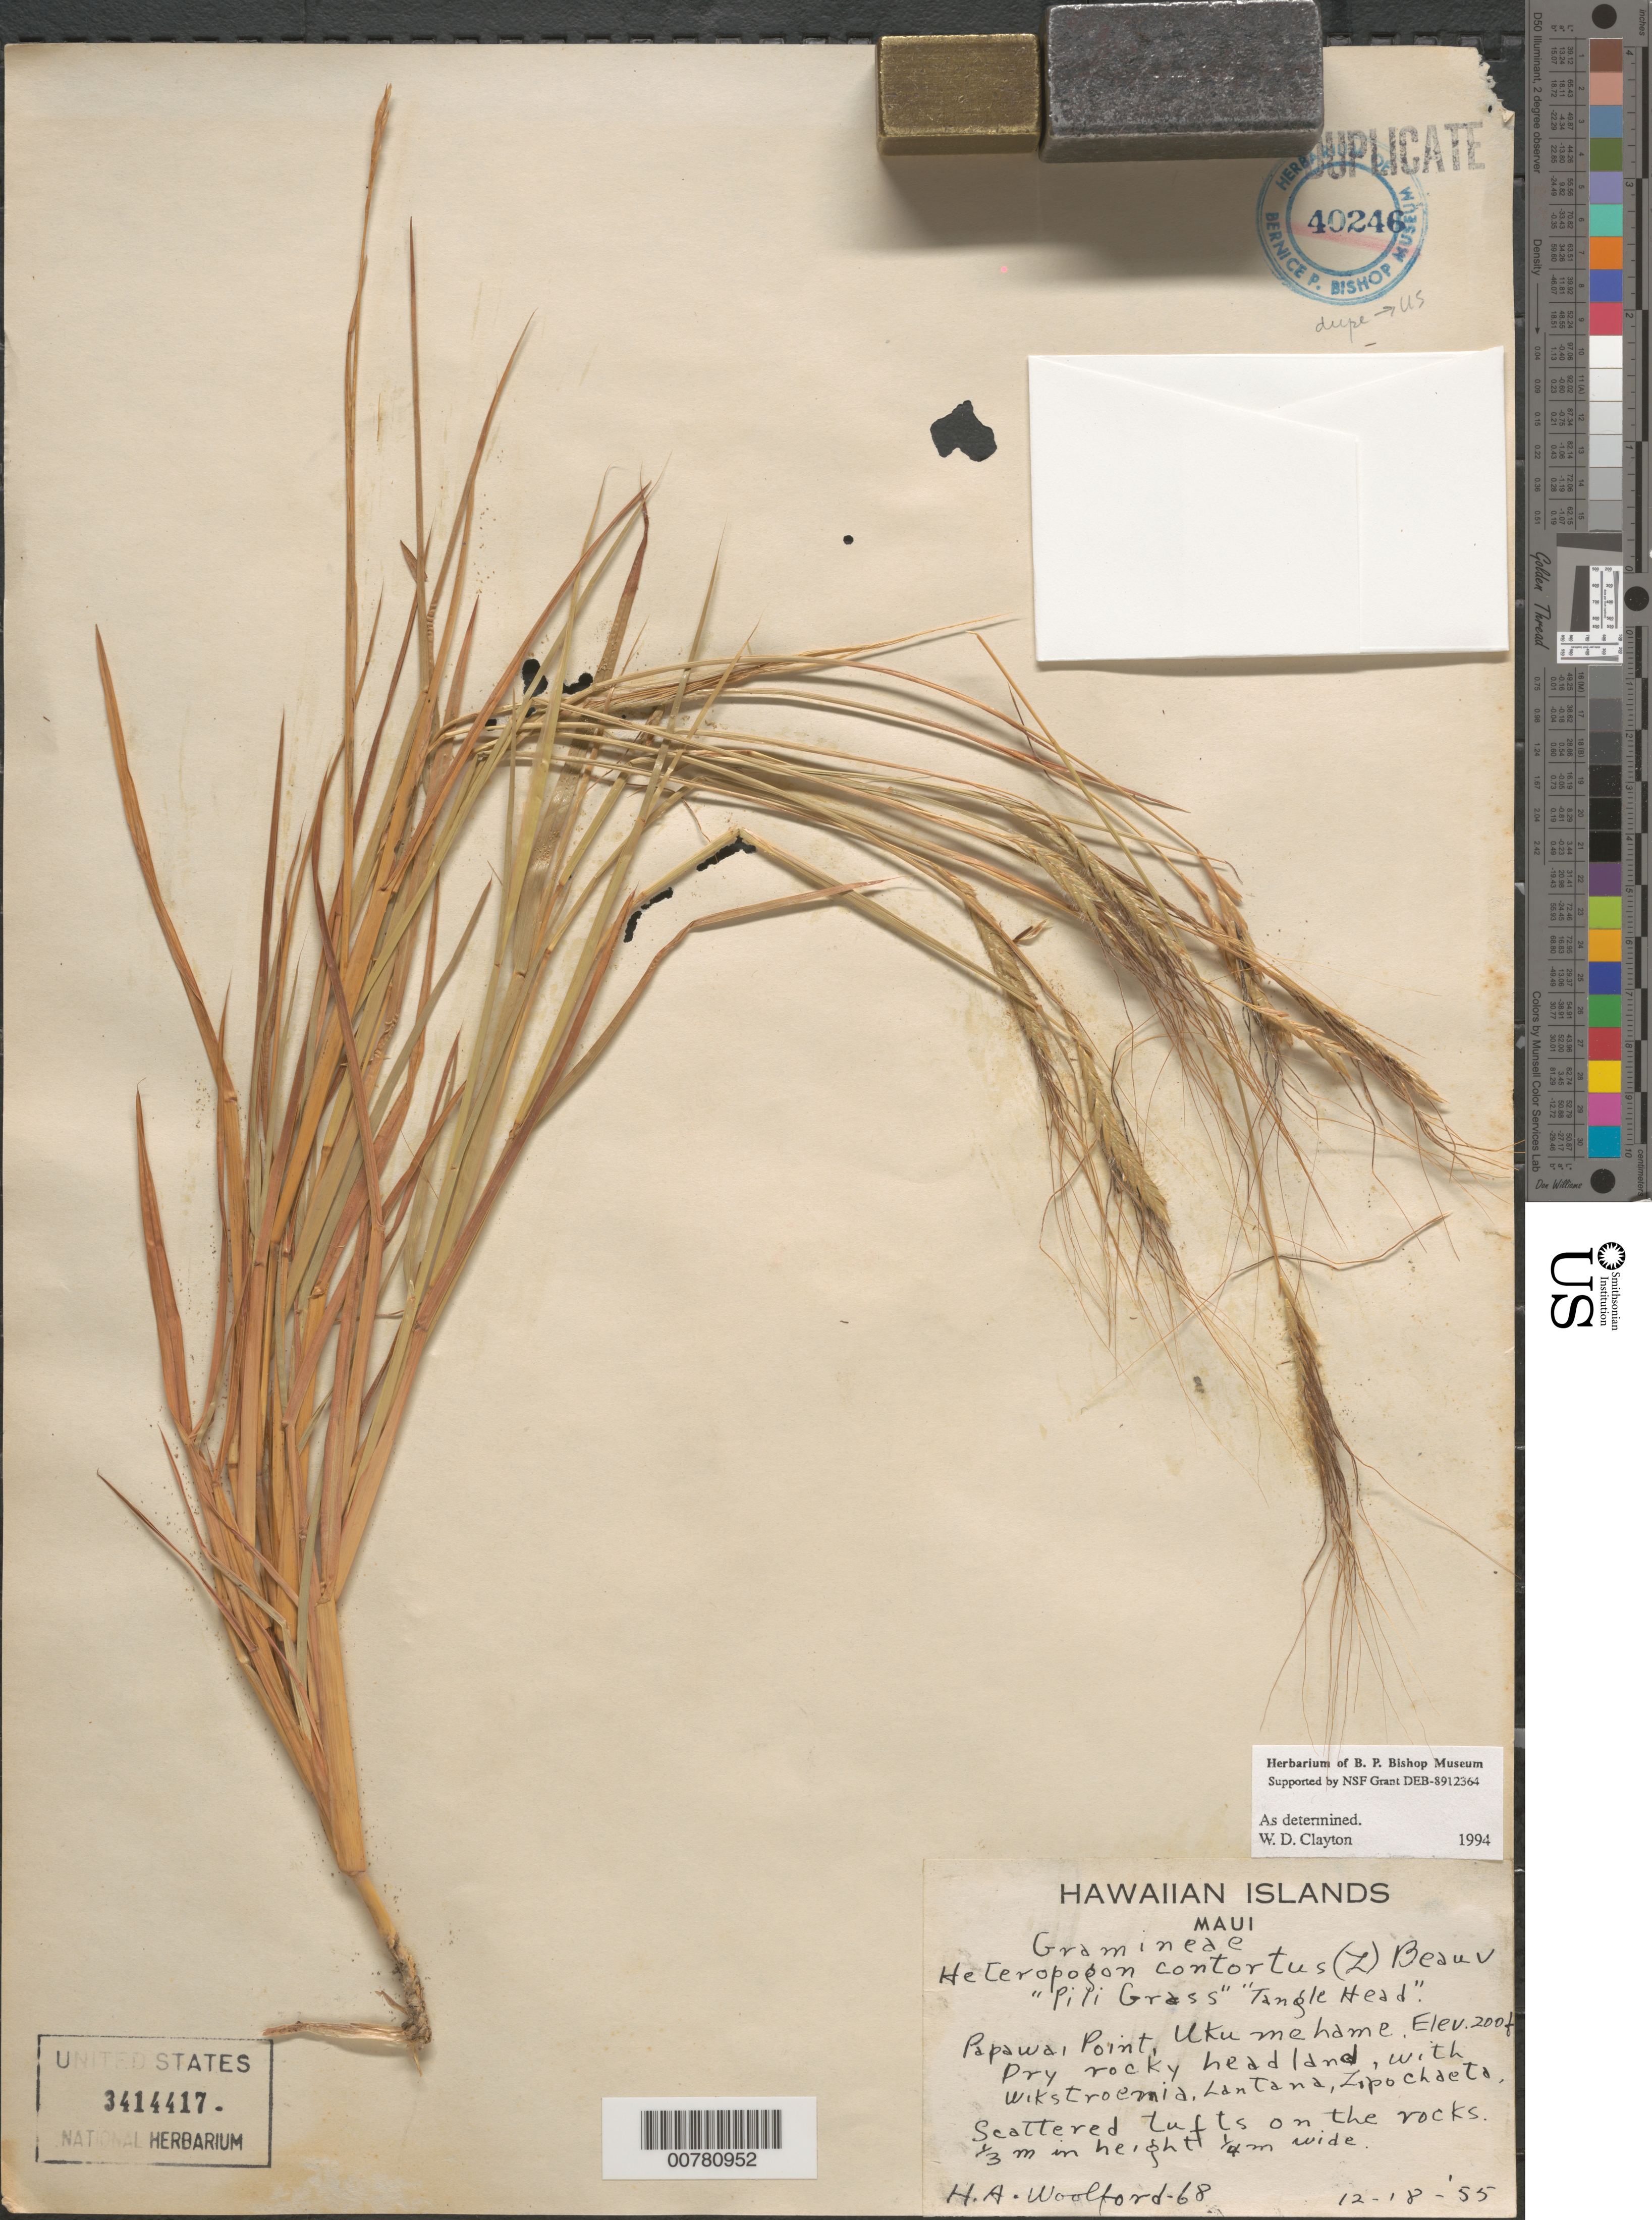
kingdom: Plantae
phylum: Tracheophyta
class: Liliopsida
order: Poales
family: Poaceae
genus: Heteropogon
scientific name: Heteropogon contortus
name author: (L.) P. Beauv. ex Roem. & Schult.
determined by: Clayton, W. D.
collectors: H. Woolford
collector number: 68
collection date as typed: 18 Dec 1955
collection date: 1955-12-18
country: United States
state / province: Hawaii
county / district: Maui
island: Maui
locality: Ukumehame, Papawai Pt.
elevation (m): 61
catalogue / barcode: US 1341441